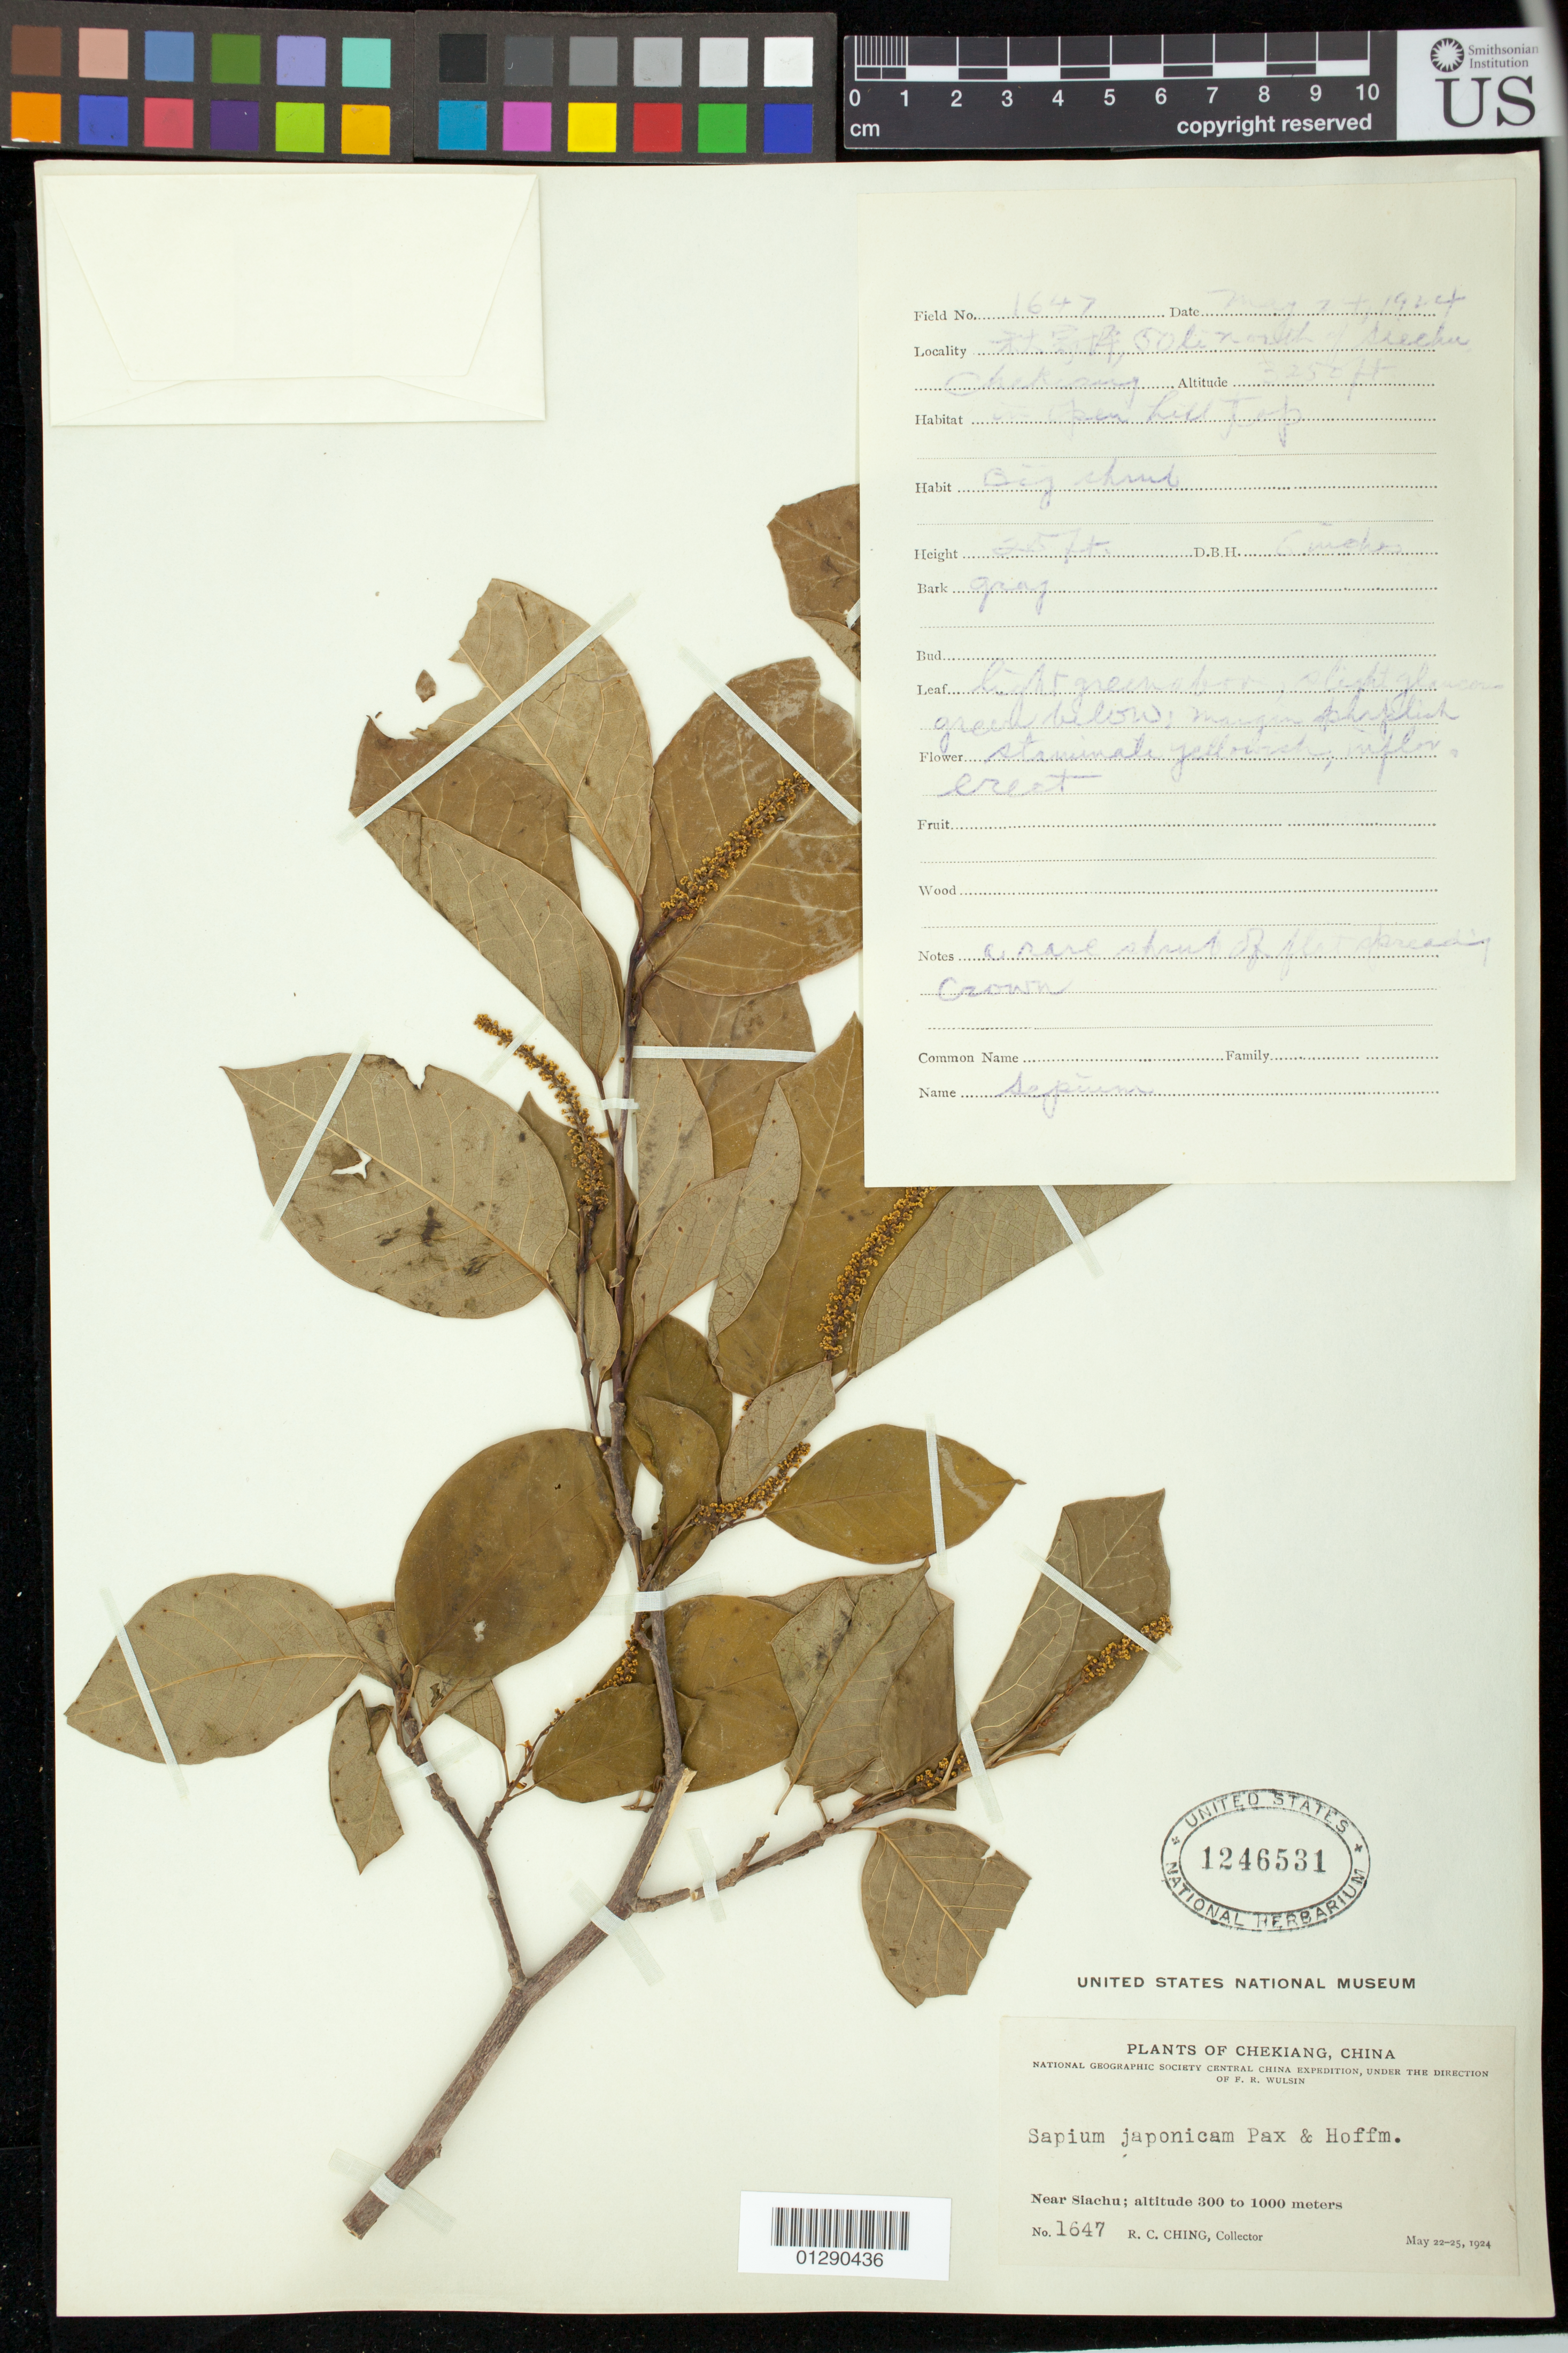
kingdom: Plantae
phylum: Tracheophyta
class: Magnoliopsida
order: Malpighiales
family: Euphorbiaceae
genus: Sapium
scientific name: Sapium japonicum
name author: (Siebold & Zucc.) Pax & K. Hoffm.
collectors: R. C. Ching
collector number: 1647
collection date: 1924-05-22/1924-05-25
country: China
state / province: Zhejiang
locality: Near Siachu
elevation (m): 300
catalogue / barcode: US 1246531